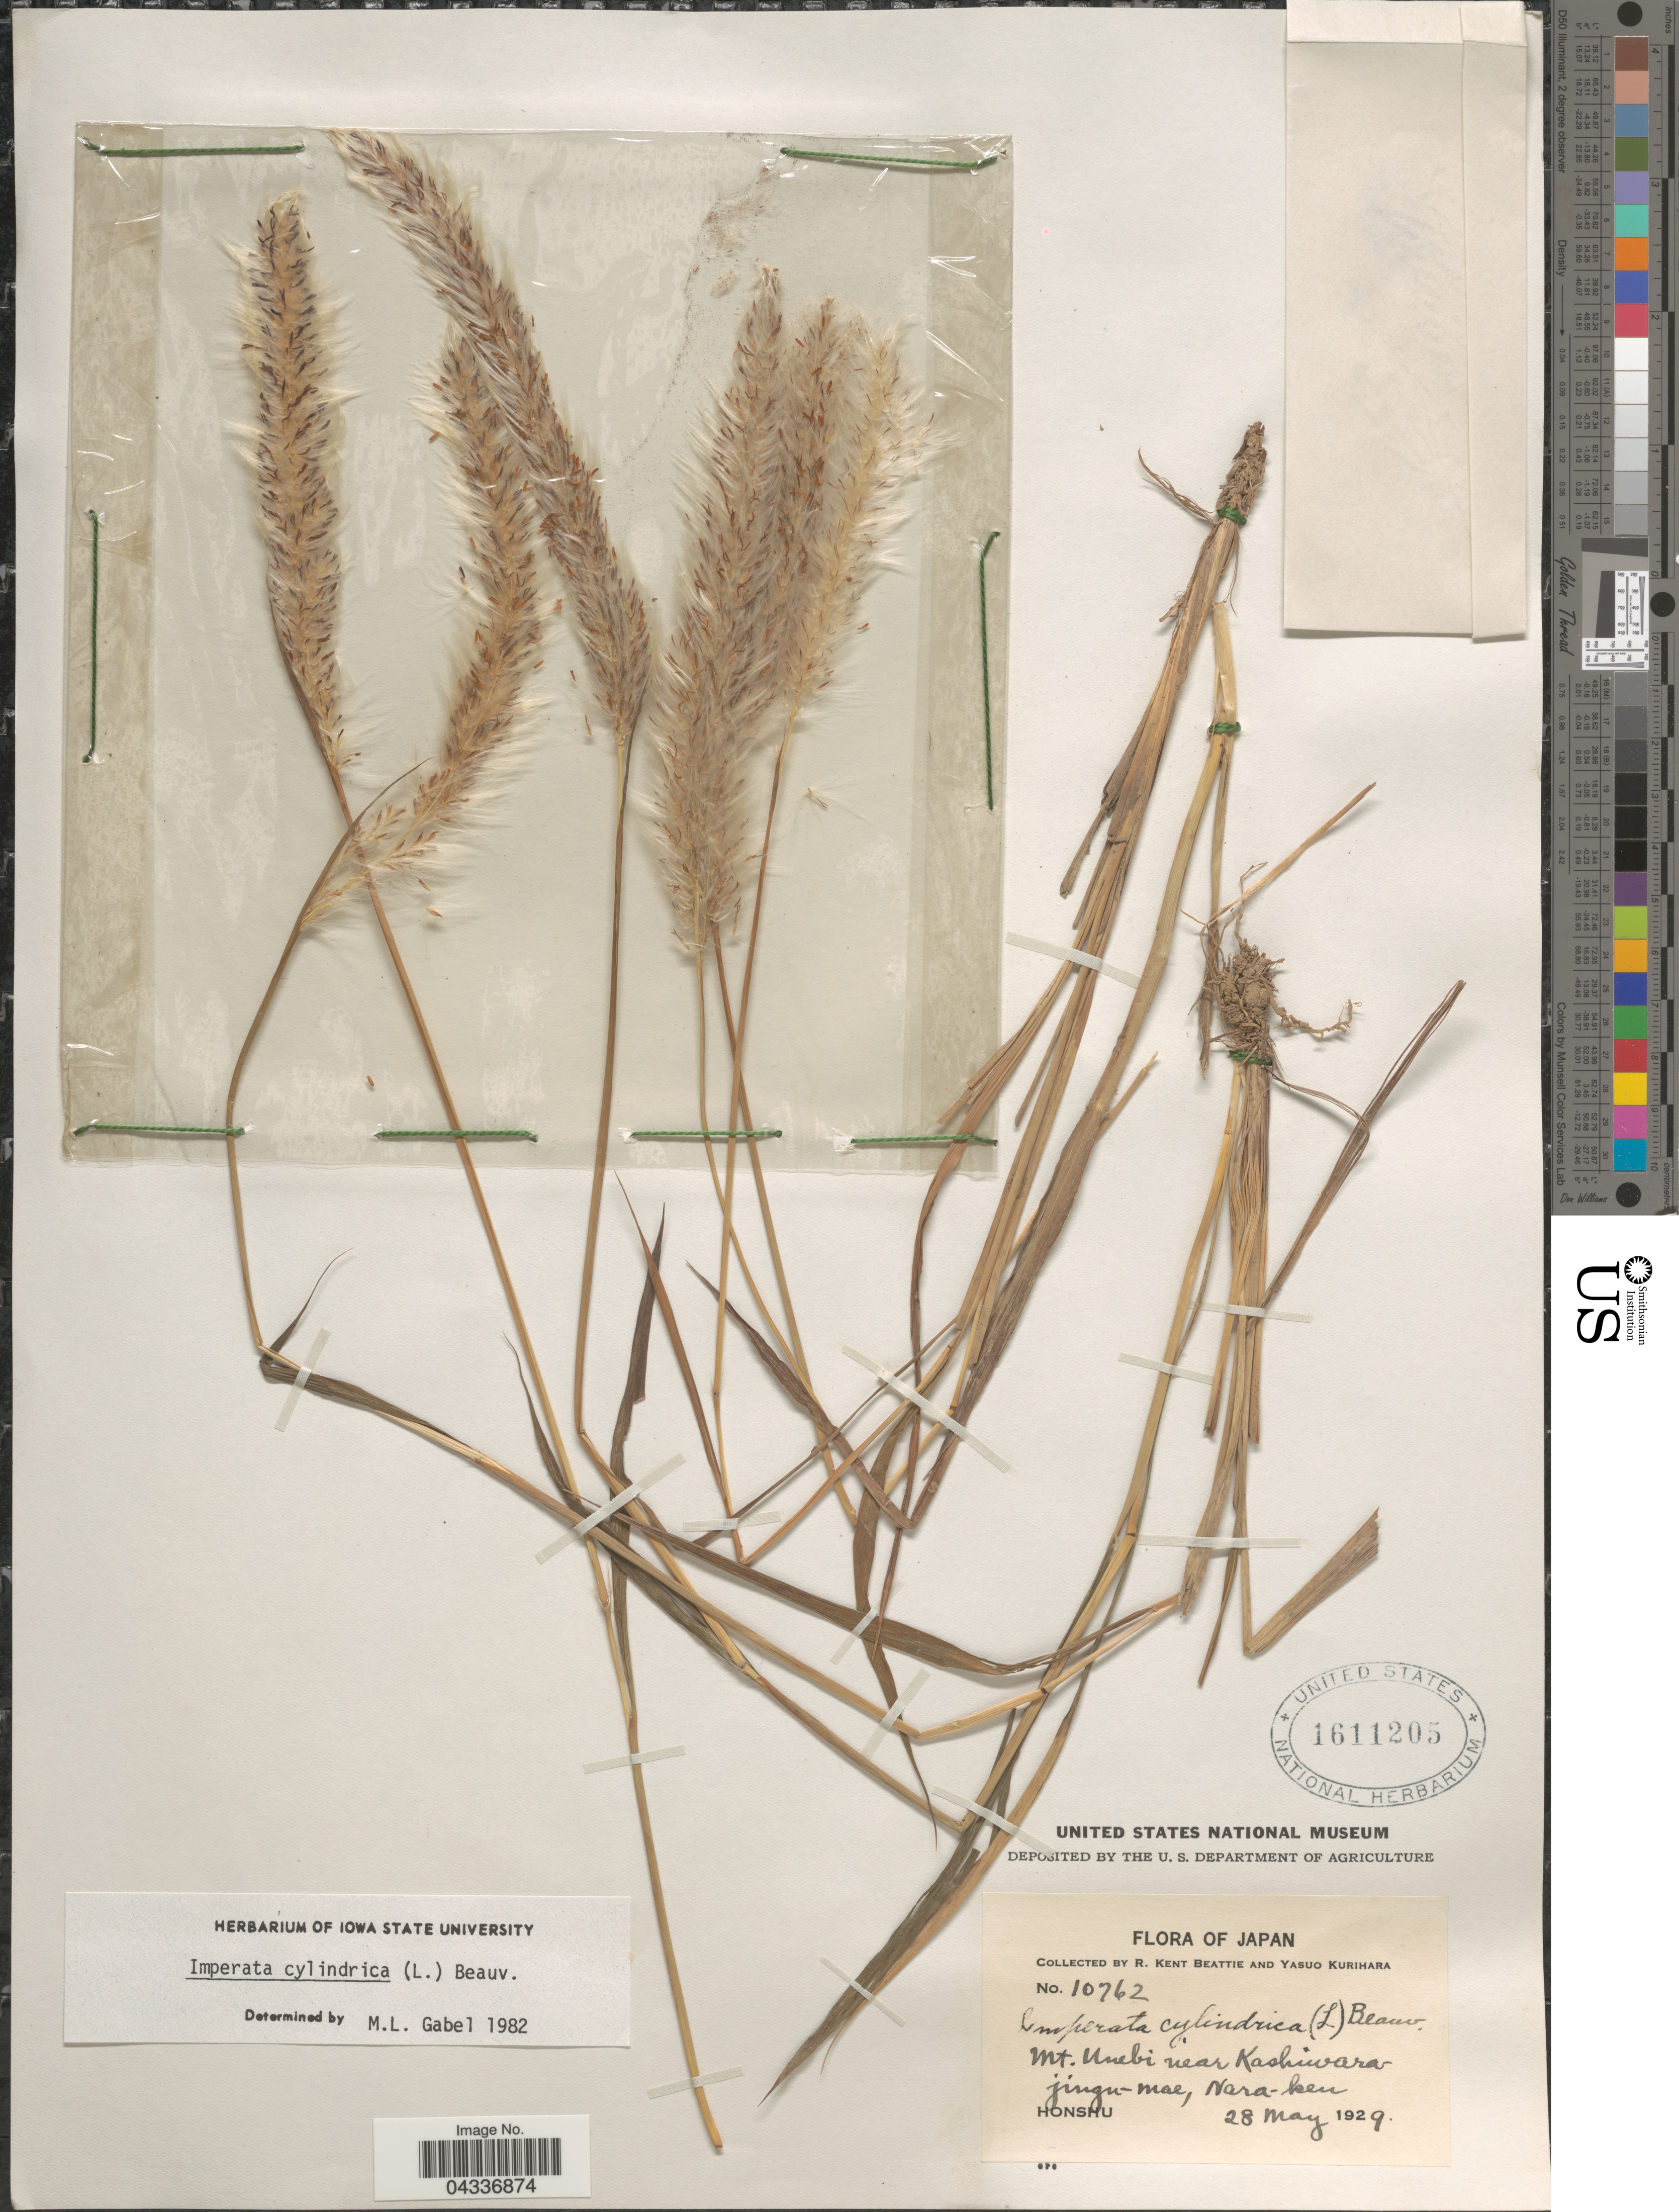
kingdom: Plantae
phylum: Tracheophyta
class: Liliopsida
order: Poales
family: Poaceae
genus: Imperata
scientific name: Imperata cylindrica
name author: (L.) P. Beauv.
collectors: R. K. Beattie & Y. Kurihara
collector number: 10762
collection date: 1929-05-28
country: Japan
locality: Mt. Unebi near Kashiwara jingu-mae, Nara-ken. Honshu.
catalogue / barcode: US 1611205